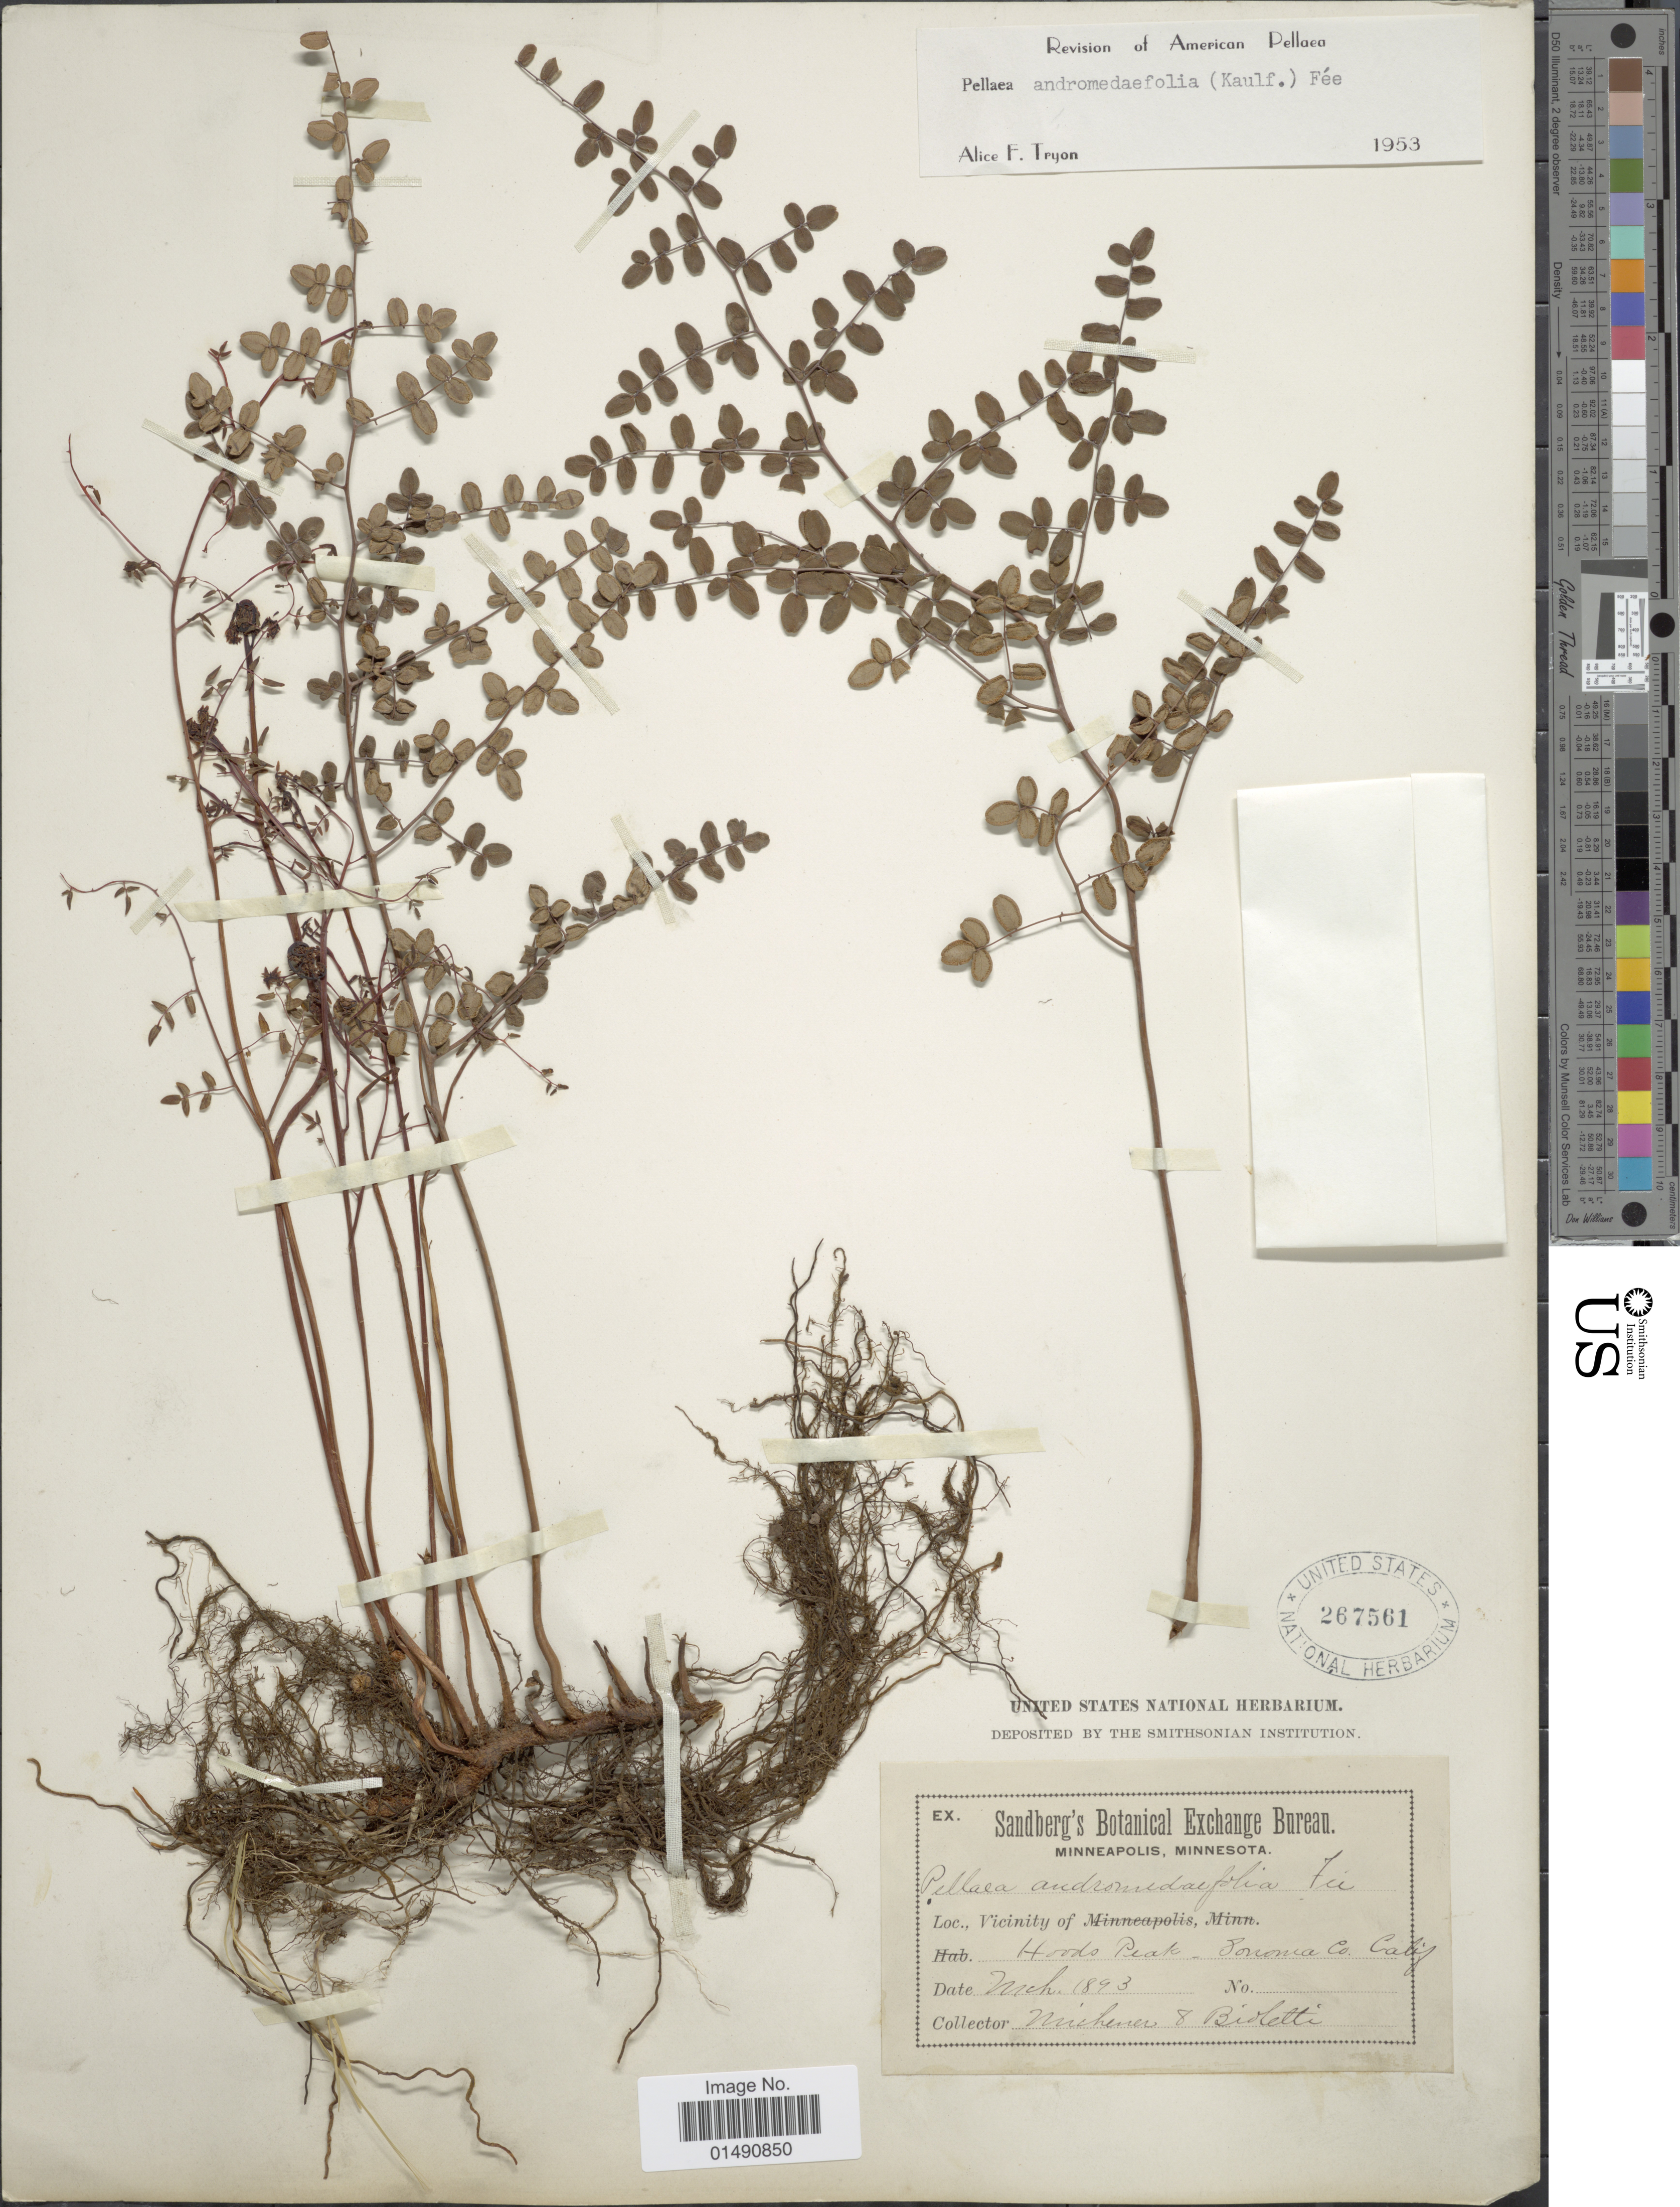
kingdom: Plantae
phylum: Tracheophyta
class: Polypodiopsida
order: Polypodiales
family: Pteridaceae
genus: Pellaea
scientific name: Pellaea andromedifolia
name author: (Kaulf.) Fée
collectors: -. Michener & -- Bioletti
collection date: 1893-03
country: United States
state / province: California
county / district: Sonoma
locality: Hoods Peak, Sonoma Co.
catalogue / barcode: US 267561